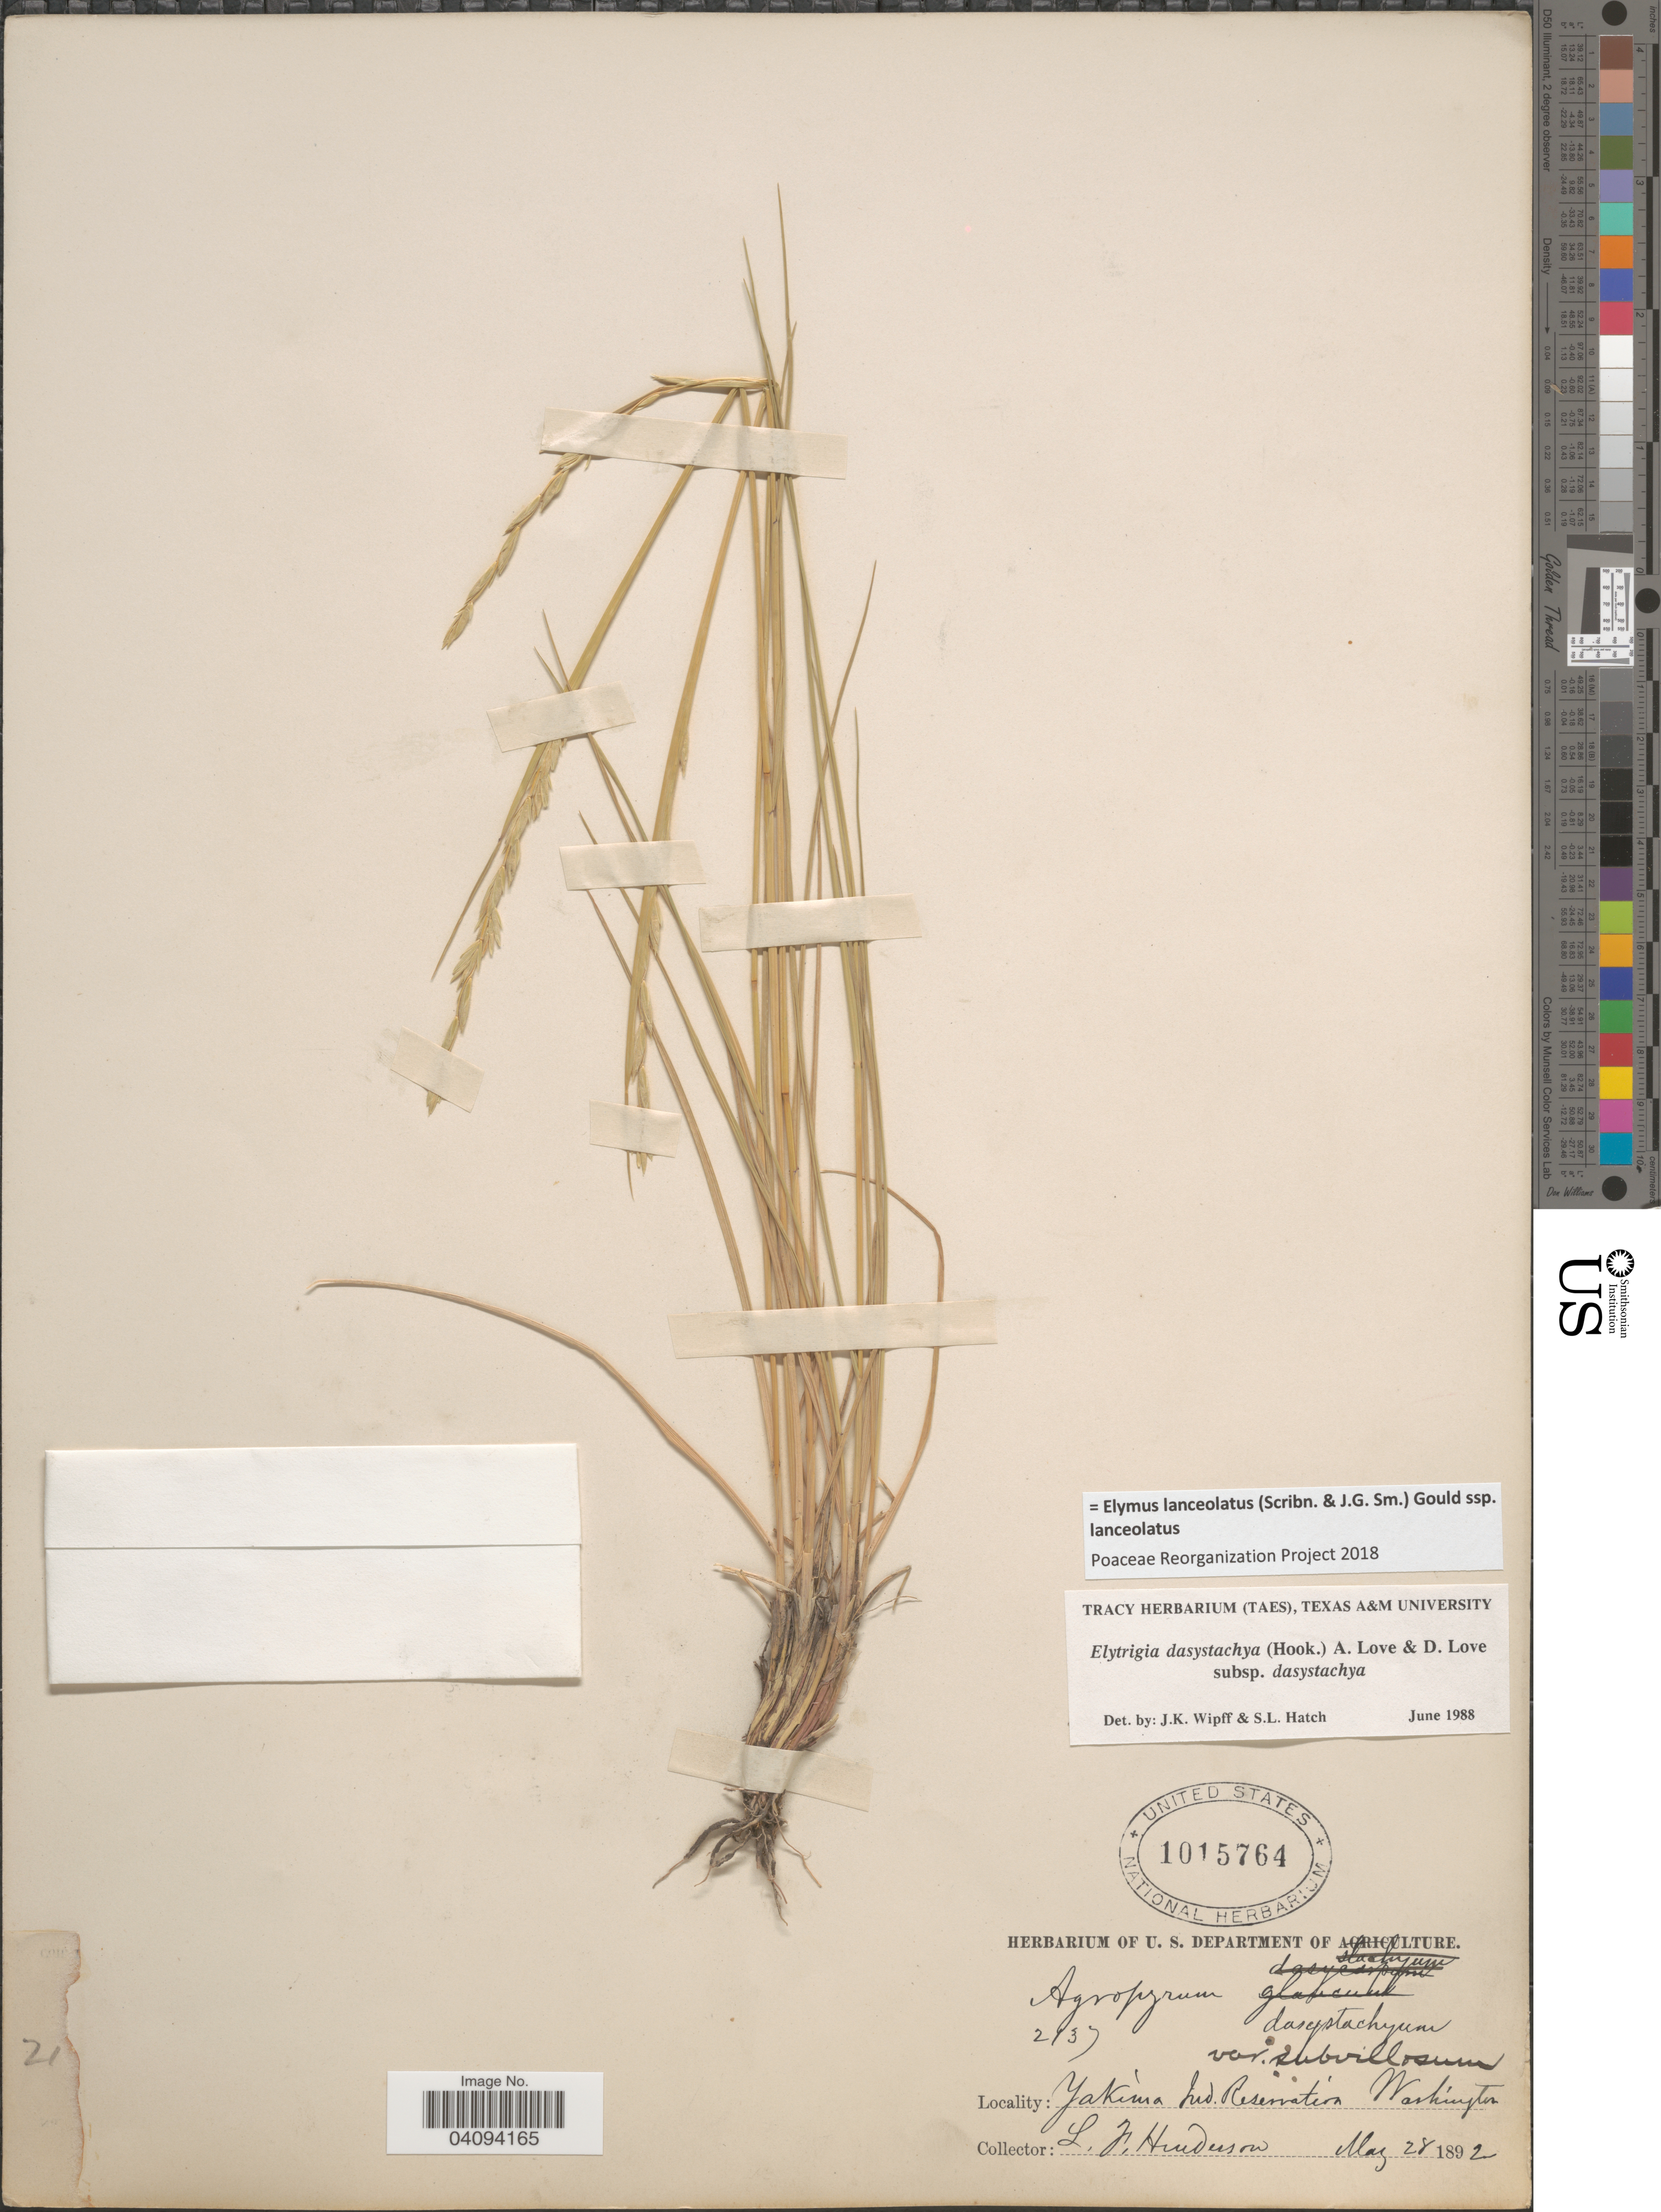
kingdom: Plantae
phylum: Tracheophyta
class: Liliopsida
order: Poales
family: Poaceae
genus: Elymus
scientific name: Elymus lanceolatus subsp. lanceolatus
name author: (Scribn. & J.G. Sm.) Gould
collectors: L. Henderson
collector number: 2137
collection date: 1892-05-28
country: United States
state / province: Washington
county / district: Yakima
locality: Yakima Ind. Reservation.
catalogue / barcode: US 1015764